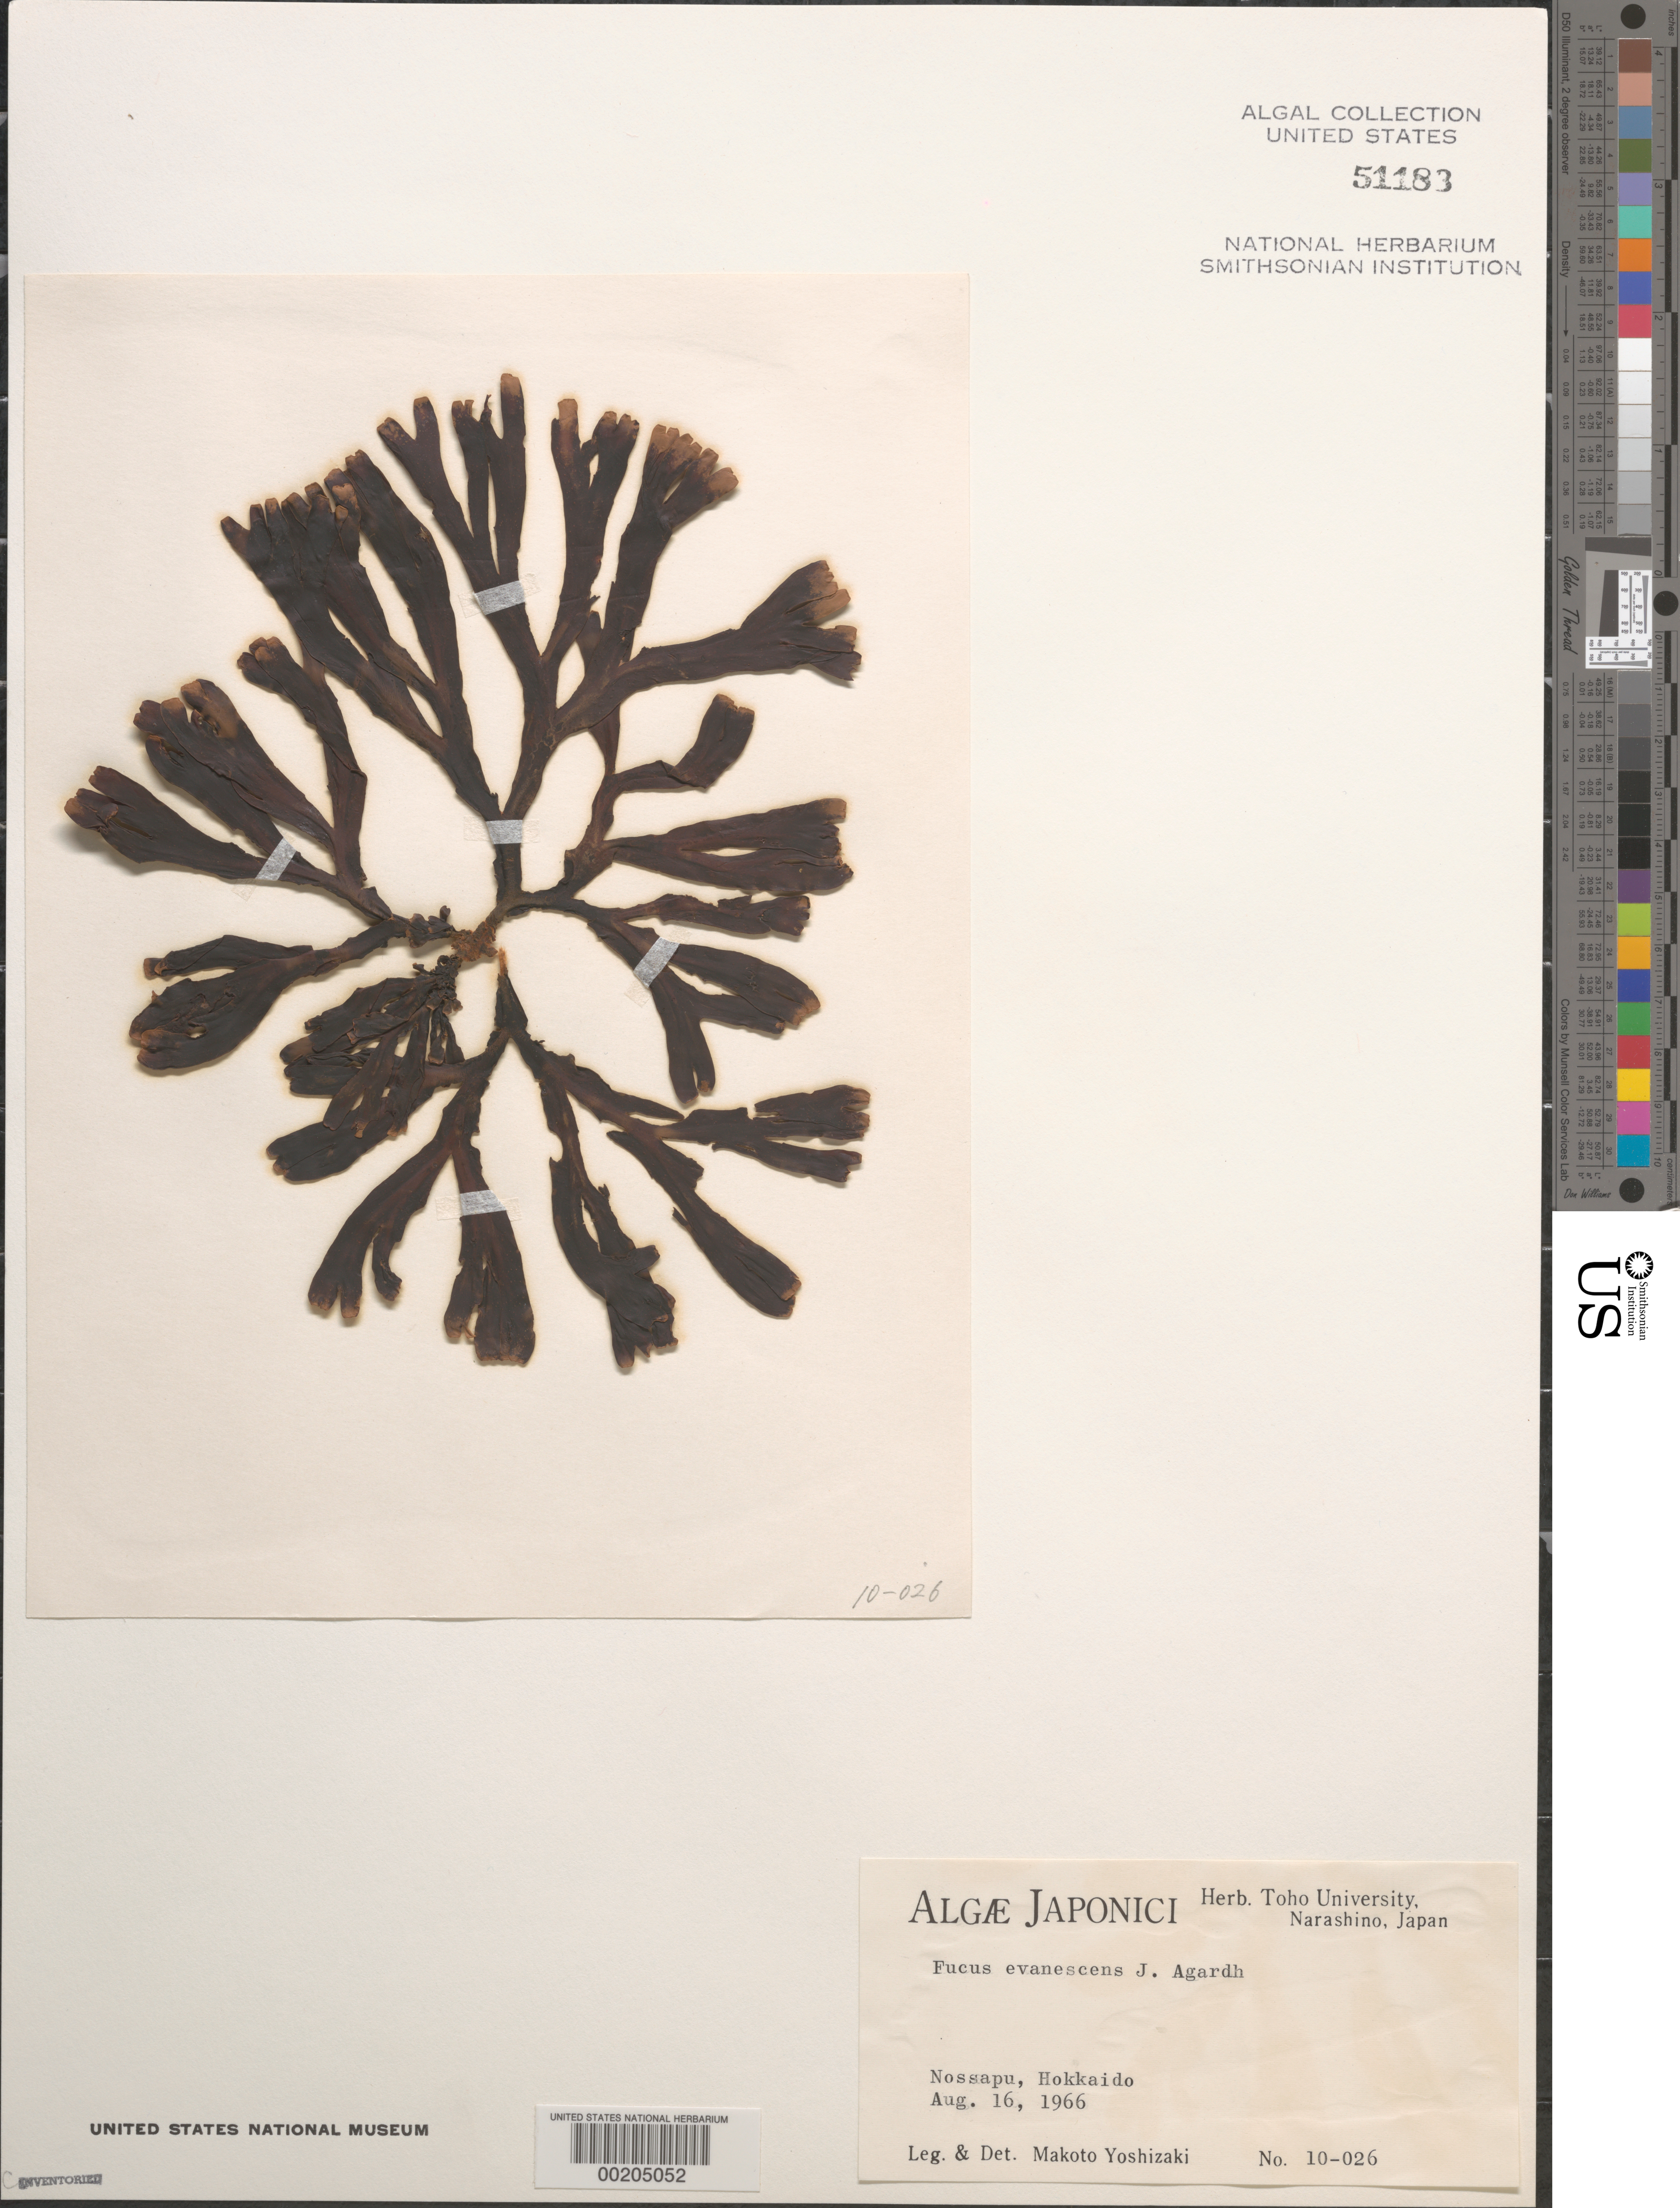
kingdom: Chromista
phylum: Ochrophyta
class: Phaeophyceae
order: Fucales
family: Fucaceae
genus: Fucus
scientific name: Fucus distichus subsp. evanescens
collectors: M. Yoshizaki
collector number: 10-026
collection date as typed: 16 Aug 1966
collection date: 1966-08-16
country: Japan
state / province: Hokkaido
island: Hokkaido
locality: Nossapu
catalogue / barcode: US 51183